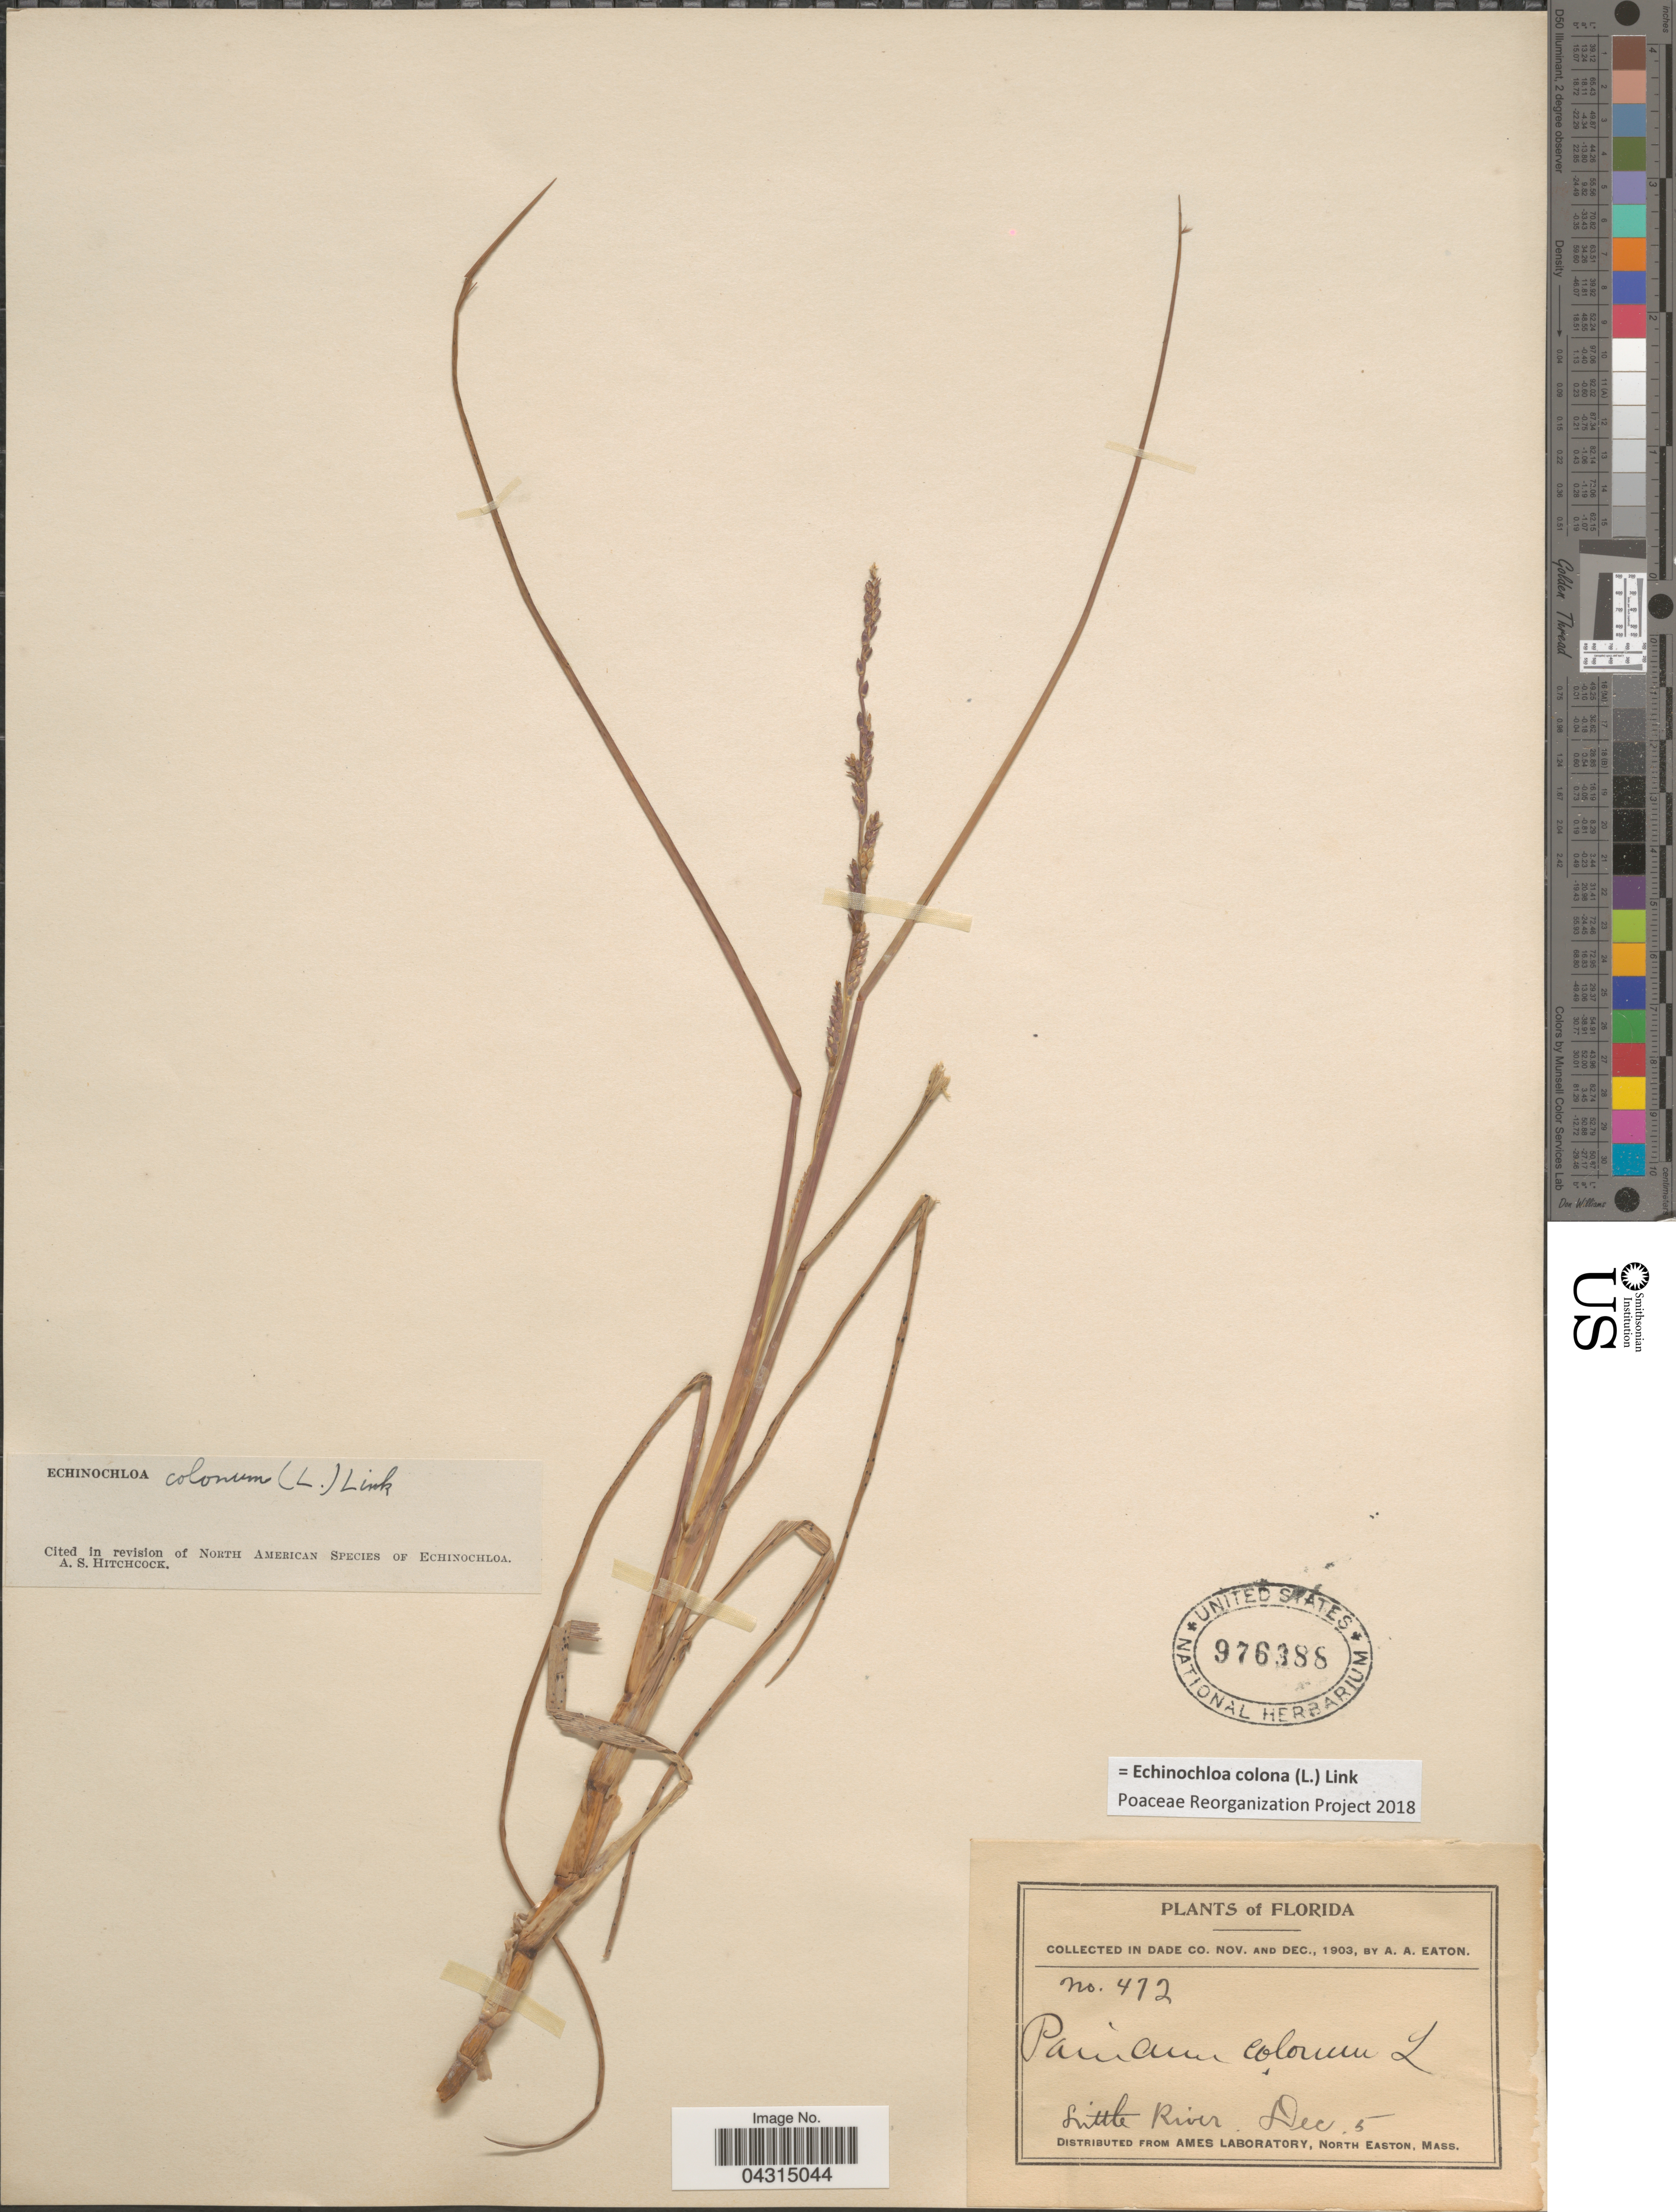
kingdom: Plantae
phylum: Tracheophyta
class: Liliopsida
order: Poales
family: Poaceae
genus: Echinochloa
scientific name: Echinochloa colona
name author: (L.) Link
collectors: A. A. Eaton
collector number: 472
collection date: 1903-12-05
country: United States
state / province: Florida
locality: In Dade Co. Little River.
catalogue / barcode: US 976388